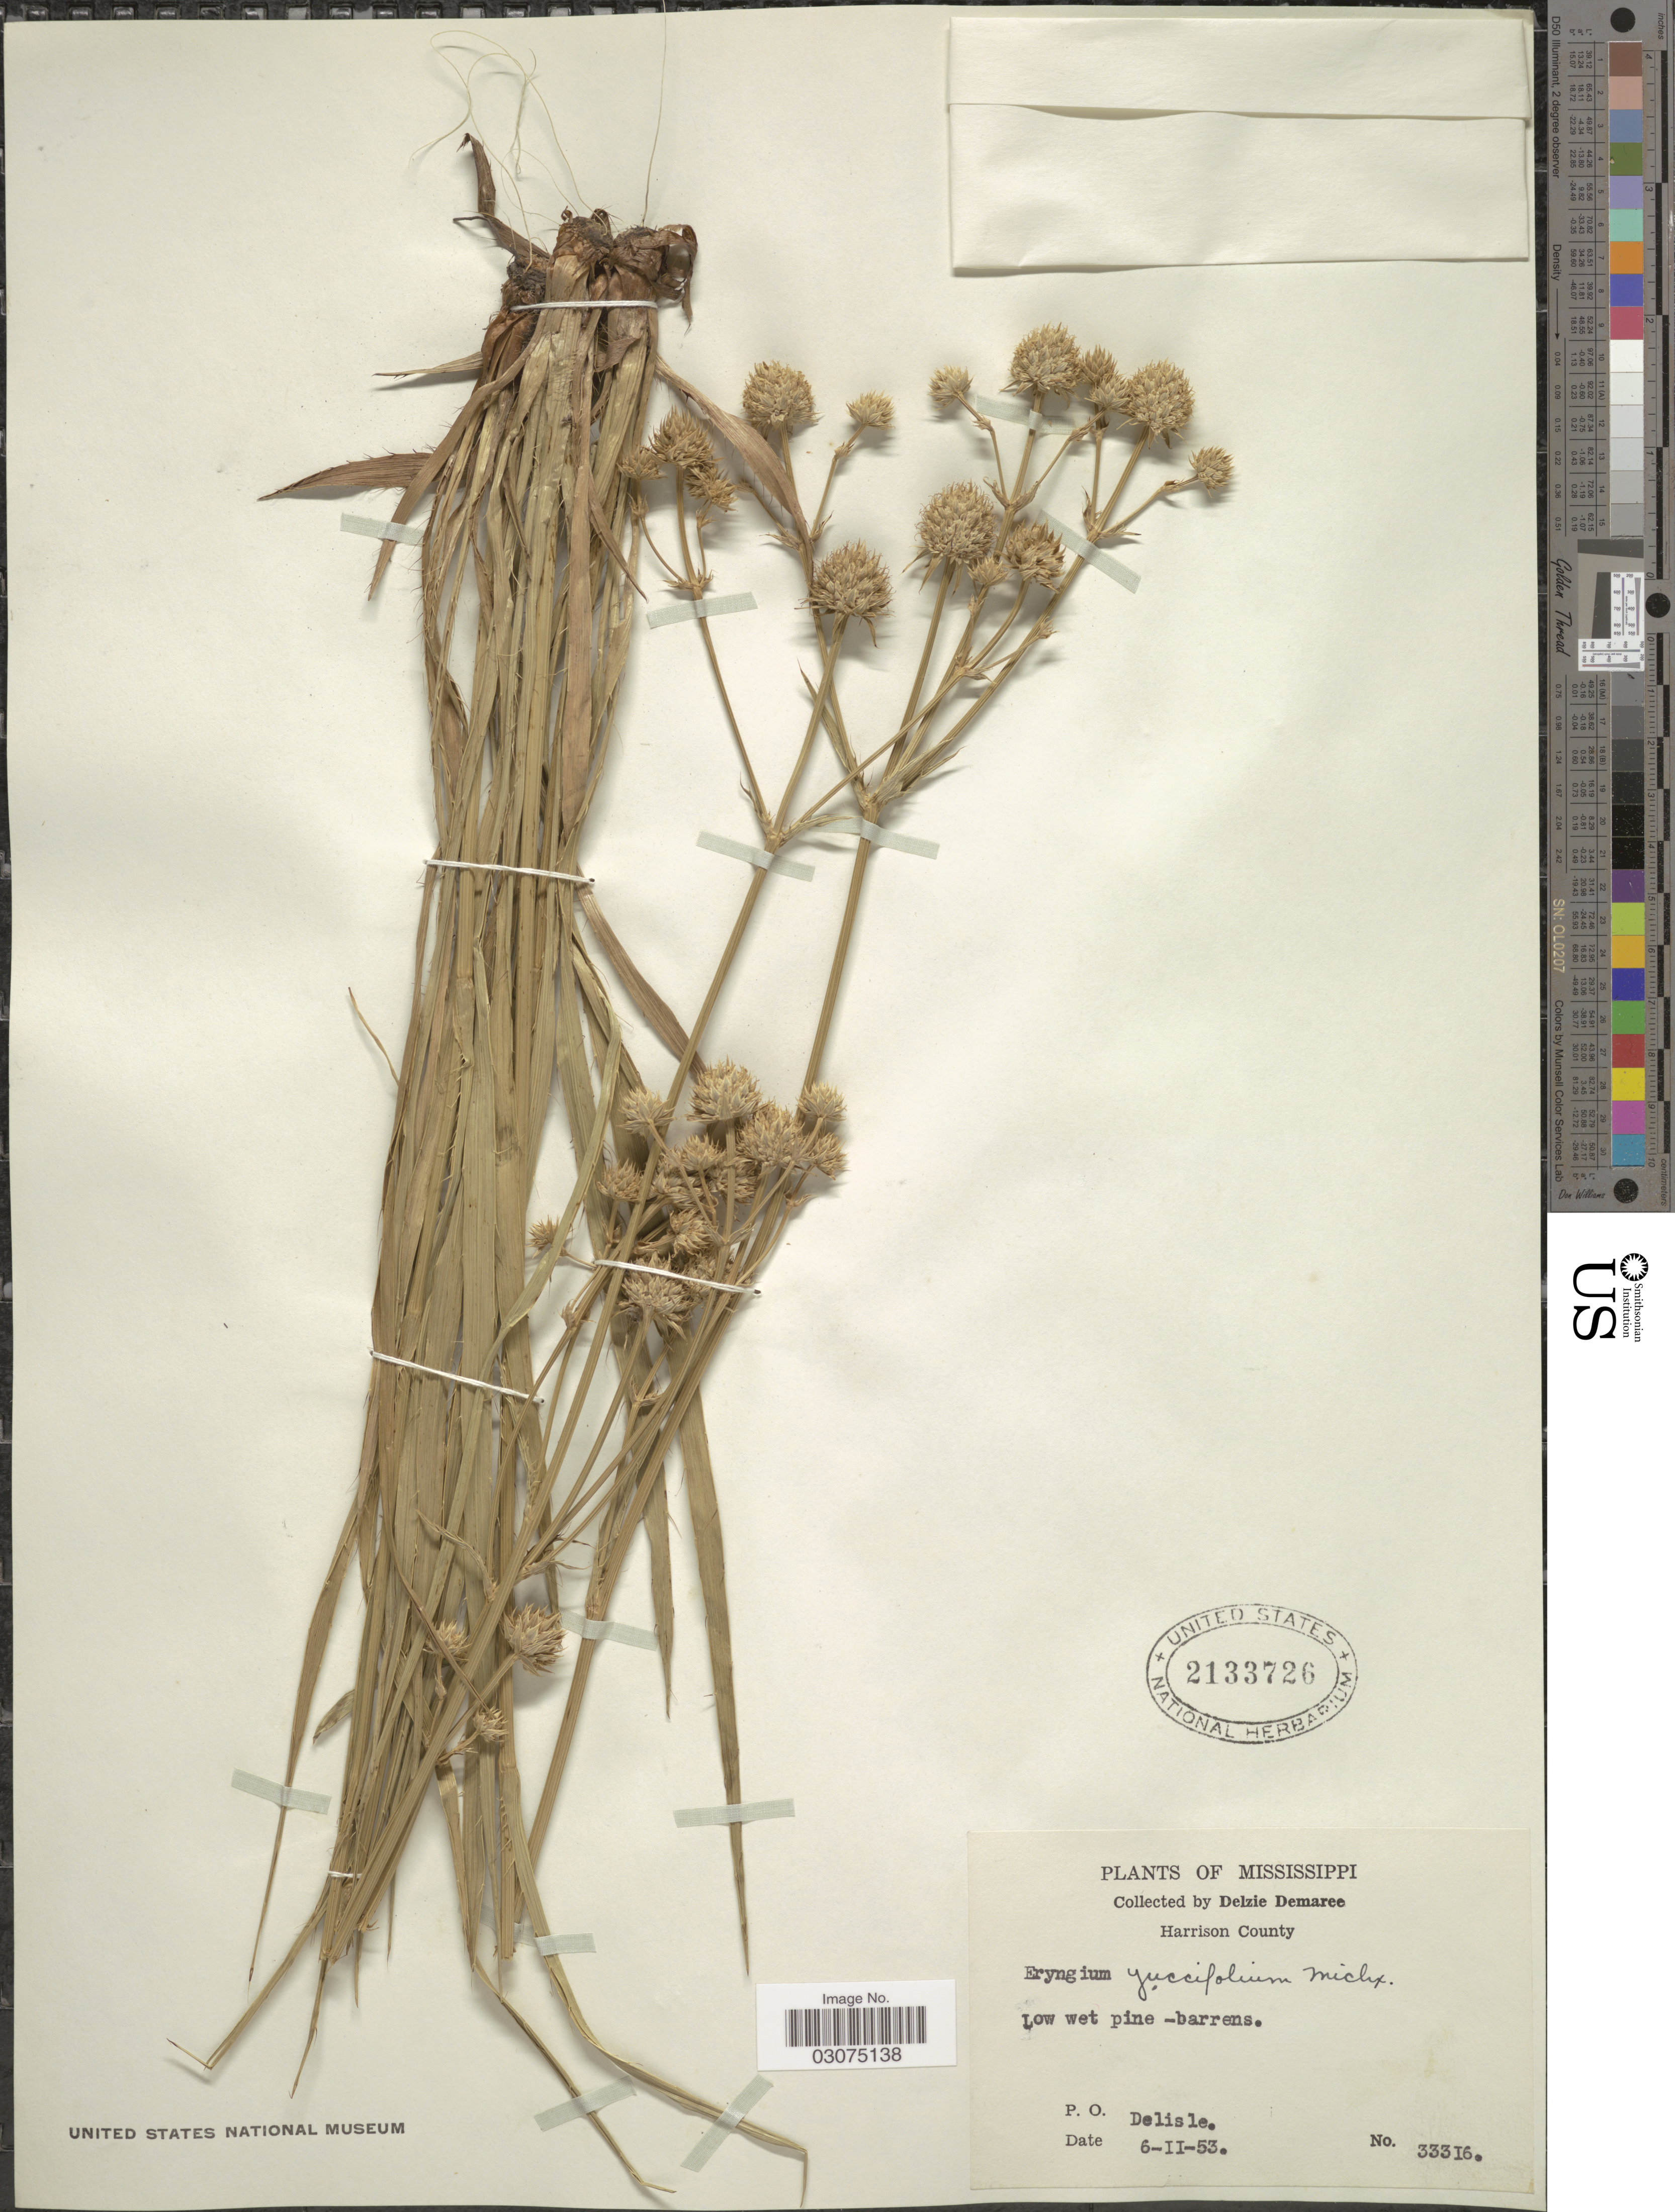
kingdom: Plantae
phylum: Tracheophyta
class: Magnoliopsida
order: Apiales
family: Apiaceae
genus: Eryngium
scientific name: Eryngium yuccifolium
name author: Michx.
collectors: D. Damaree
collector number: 33316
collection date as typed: Transcribed d/m/y: 6/2/53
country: United States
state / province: Mississippi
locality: Harrison County. P. O. Delisle.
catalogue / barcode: US 2133726